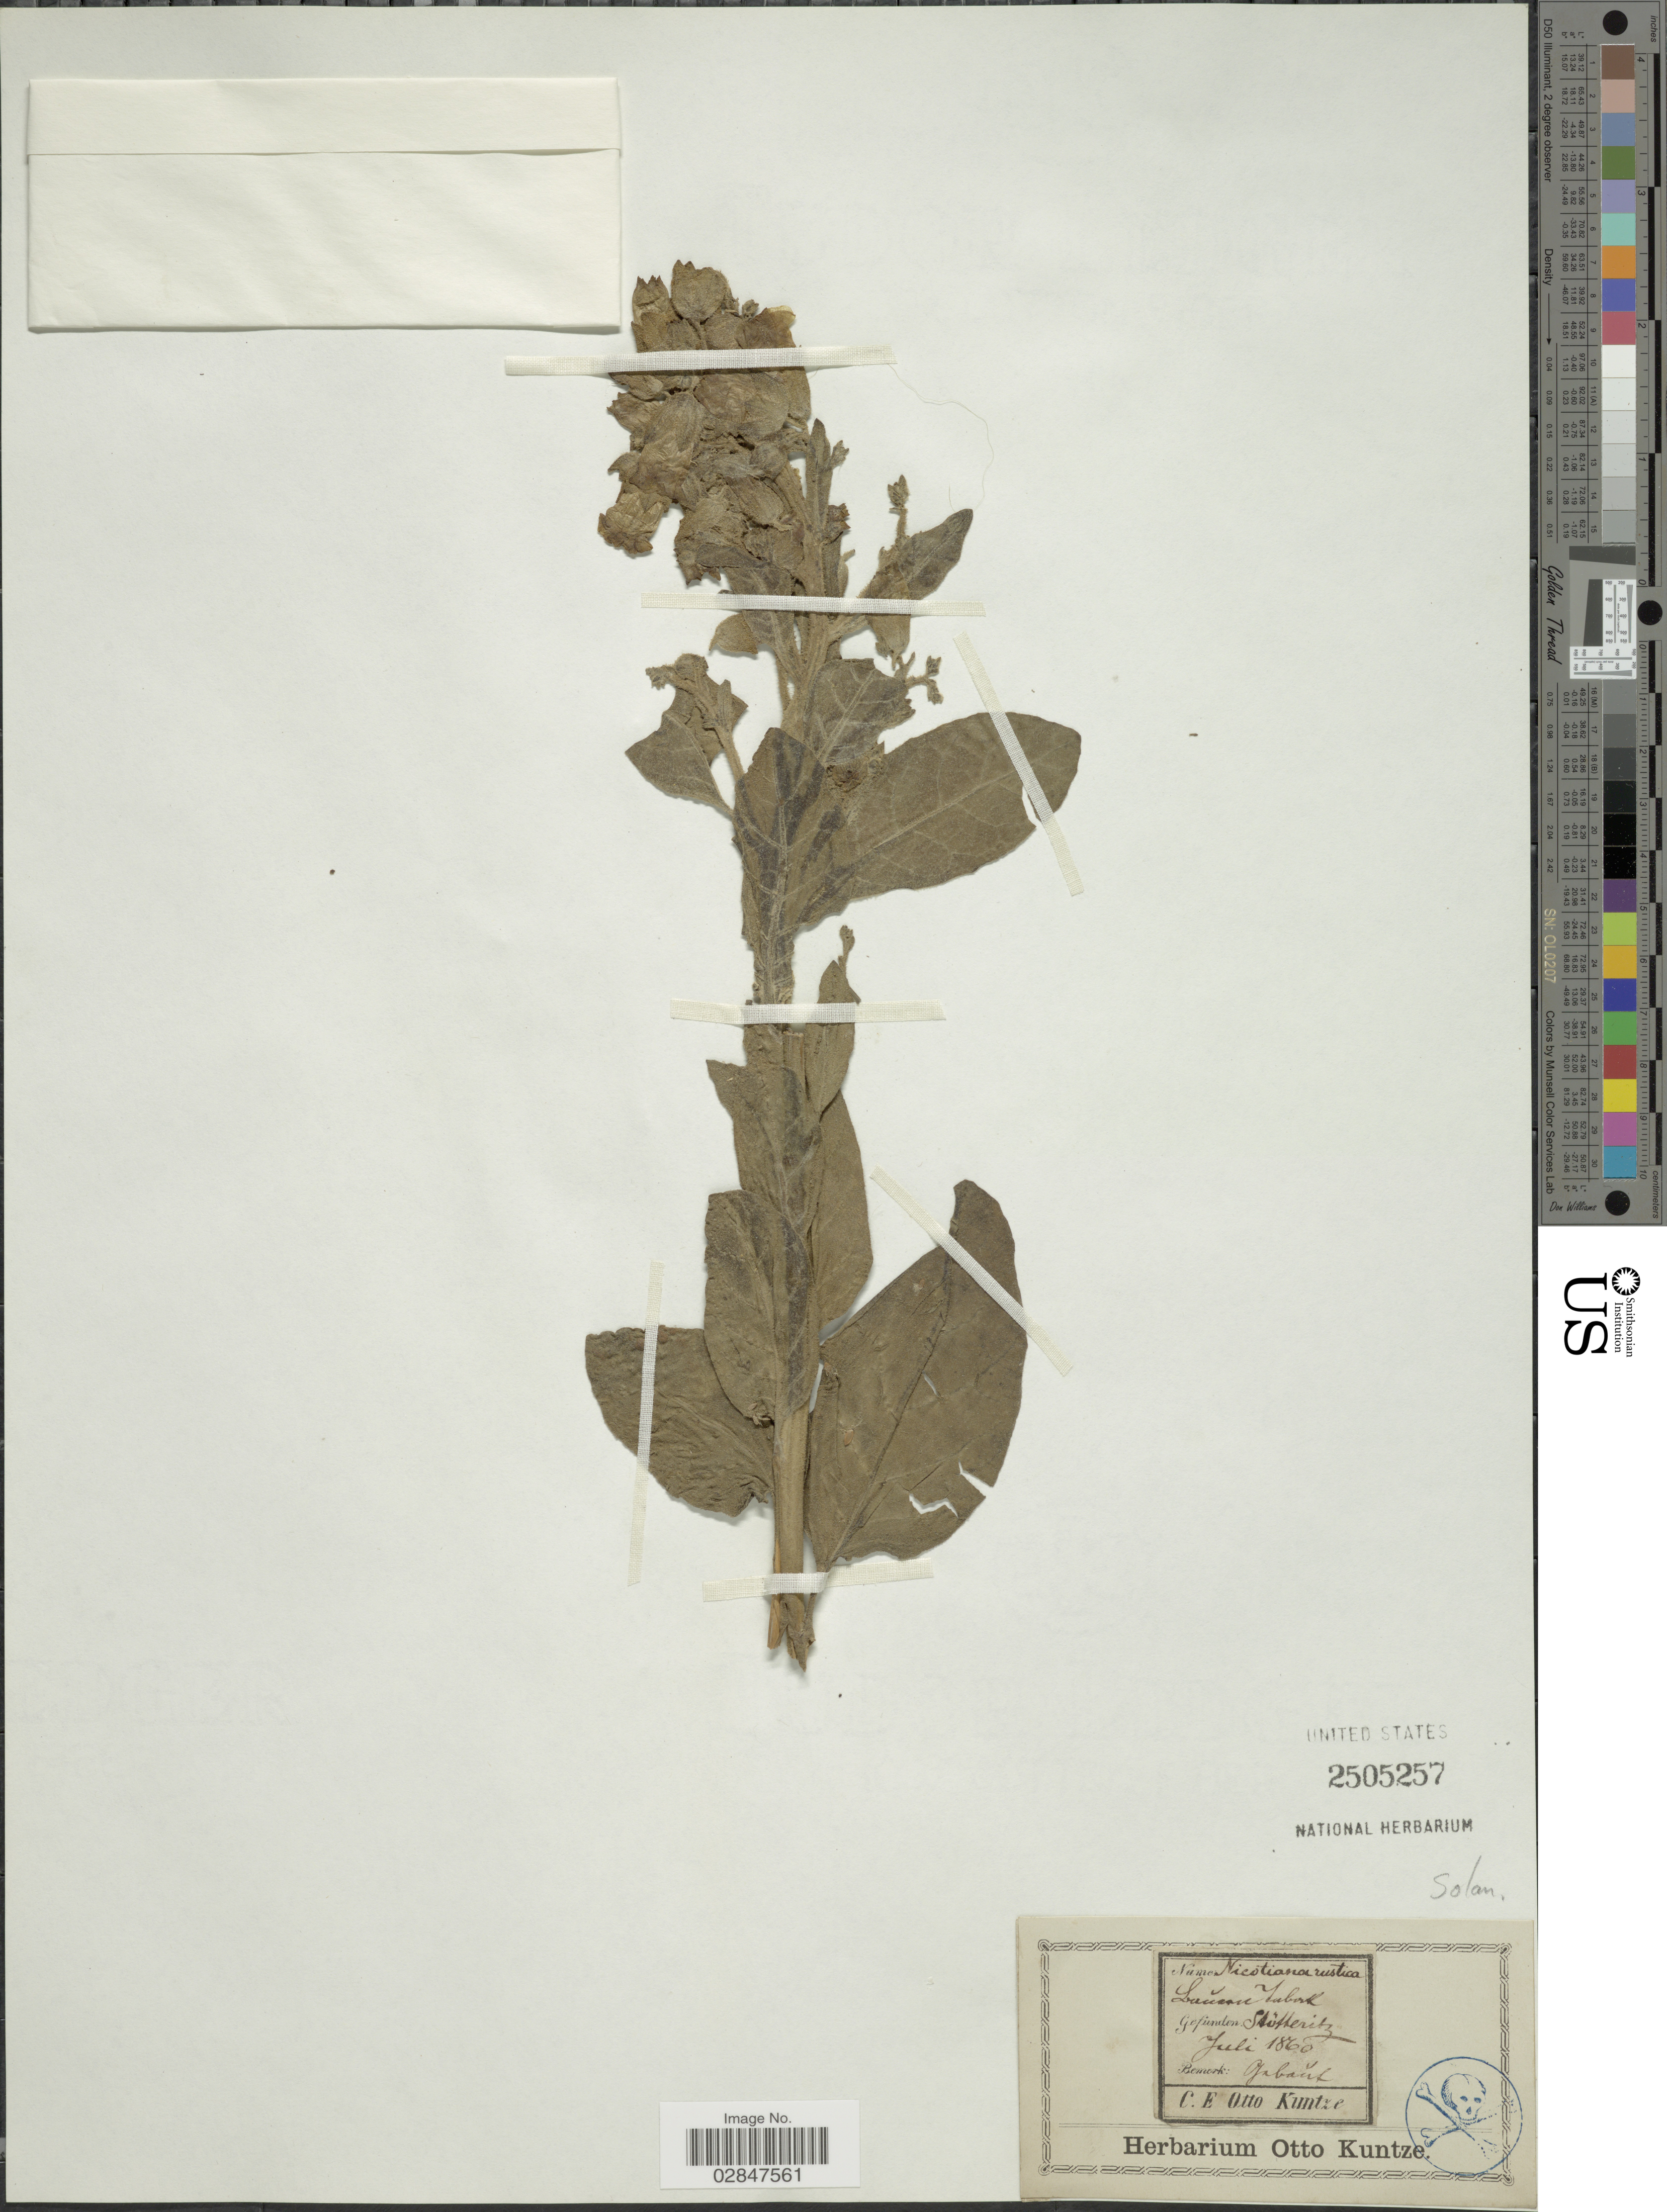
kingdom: Plantae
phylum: Tracheophyta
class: Magnoliopsida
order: Solanales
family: Solanaceae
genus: Nicotiana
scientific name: Nicotiana rustica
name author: L.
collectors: C.E.O. Kuntze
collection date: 1860-07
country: Germany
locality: Stotteritz.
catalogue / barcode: US 2505257